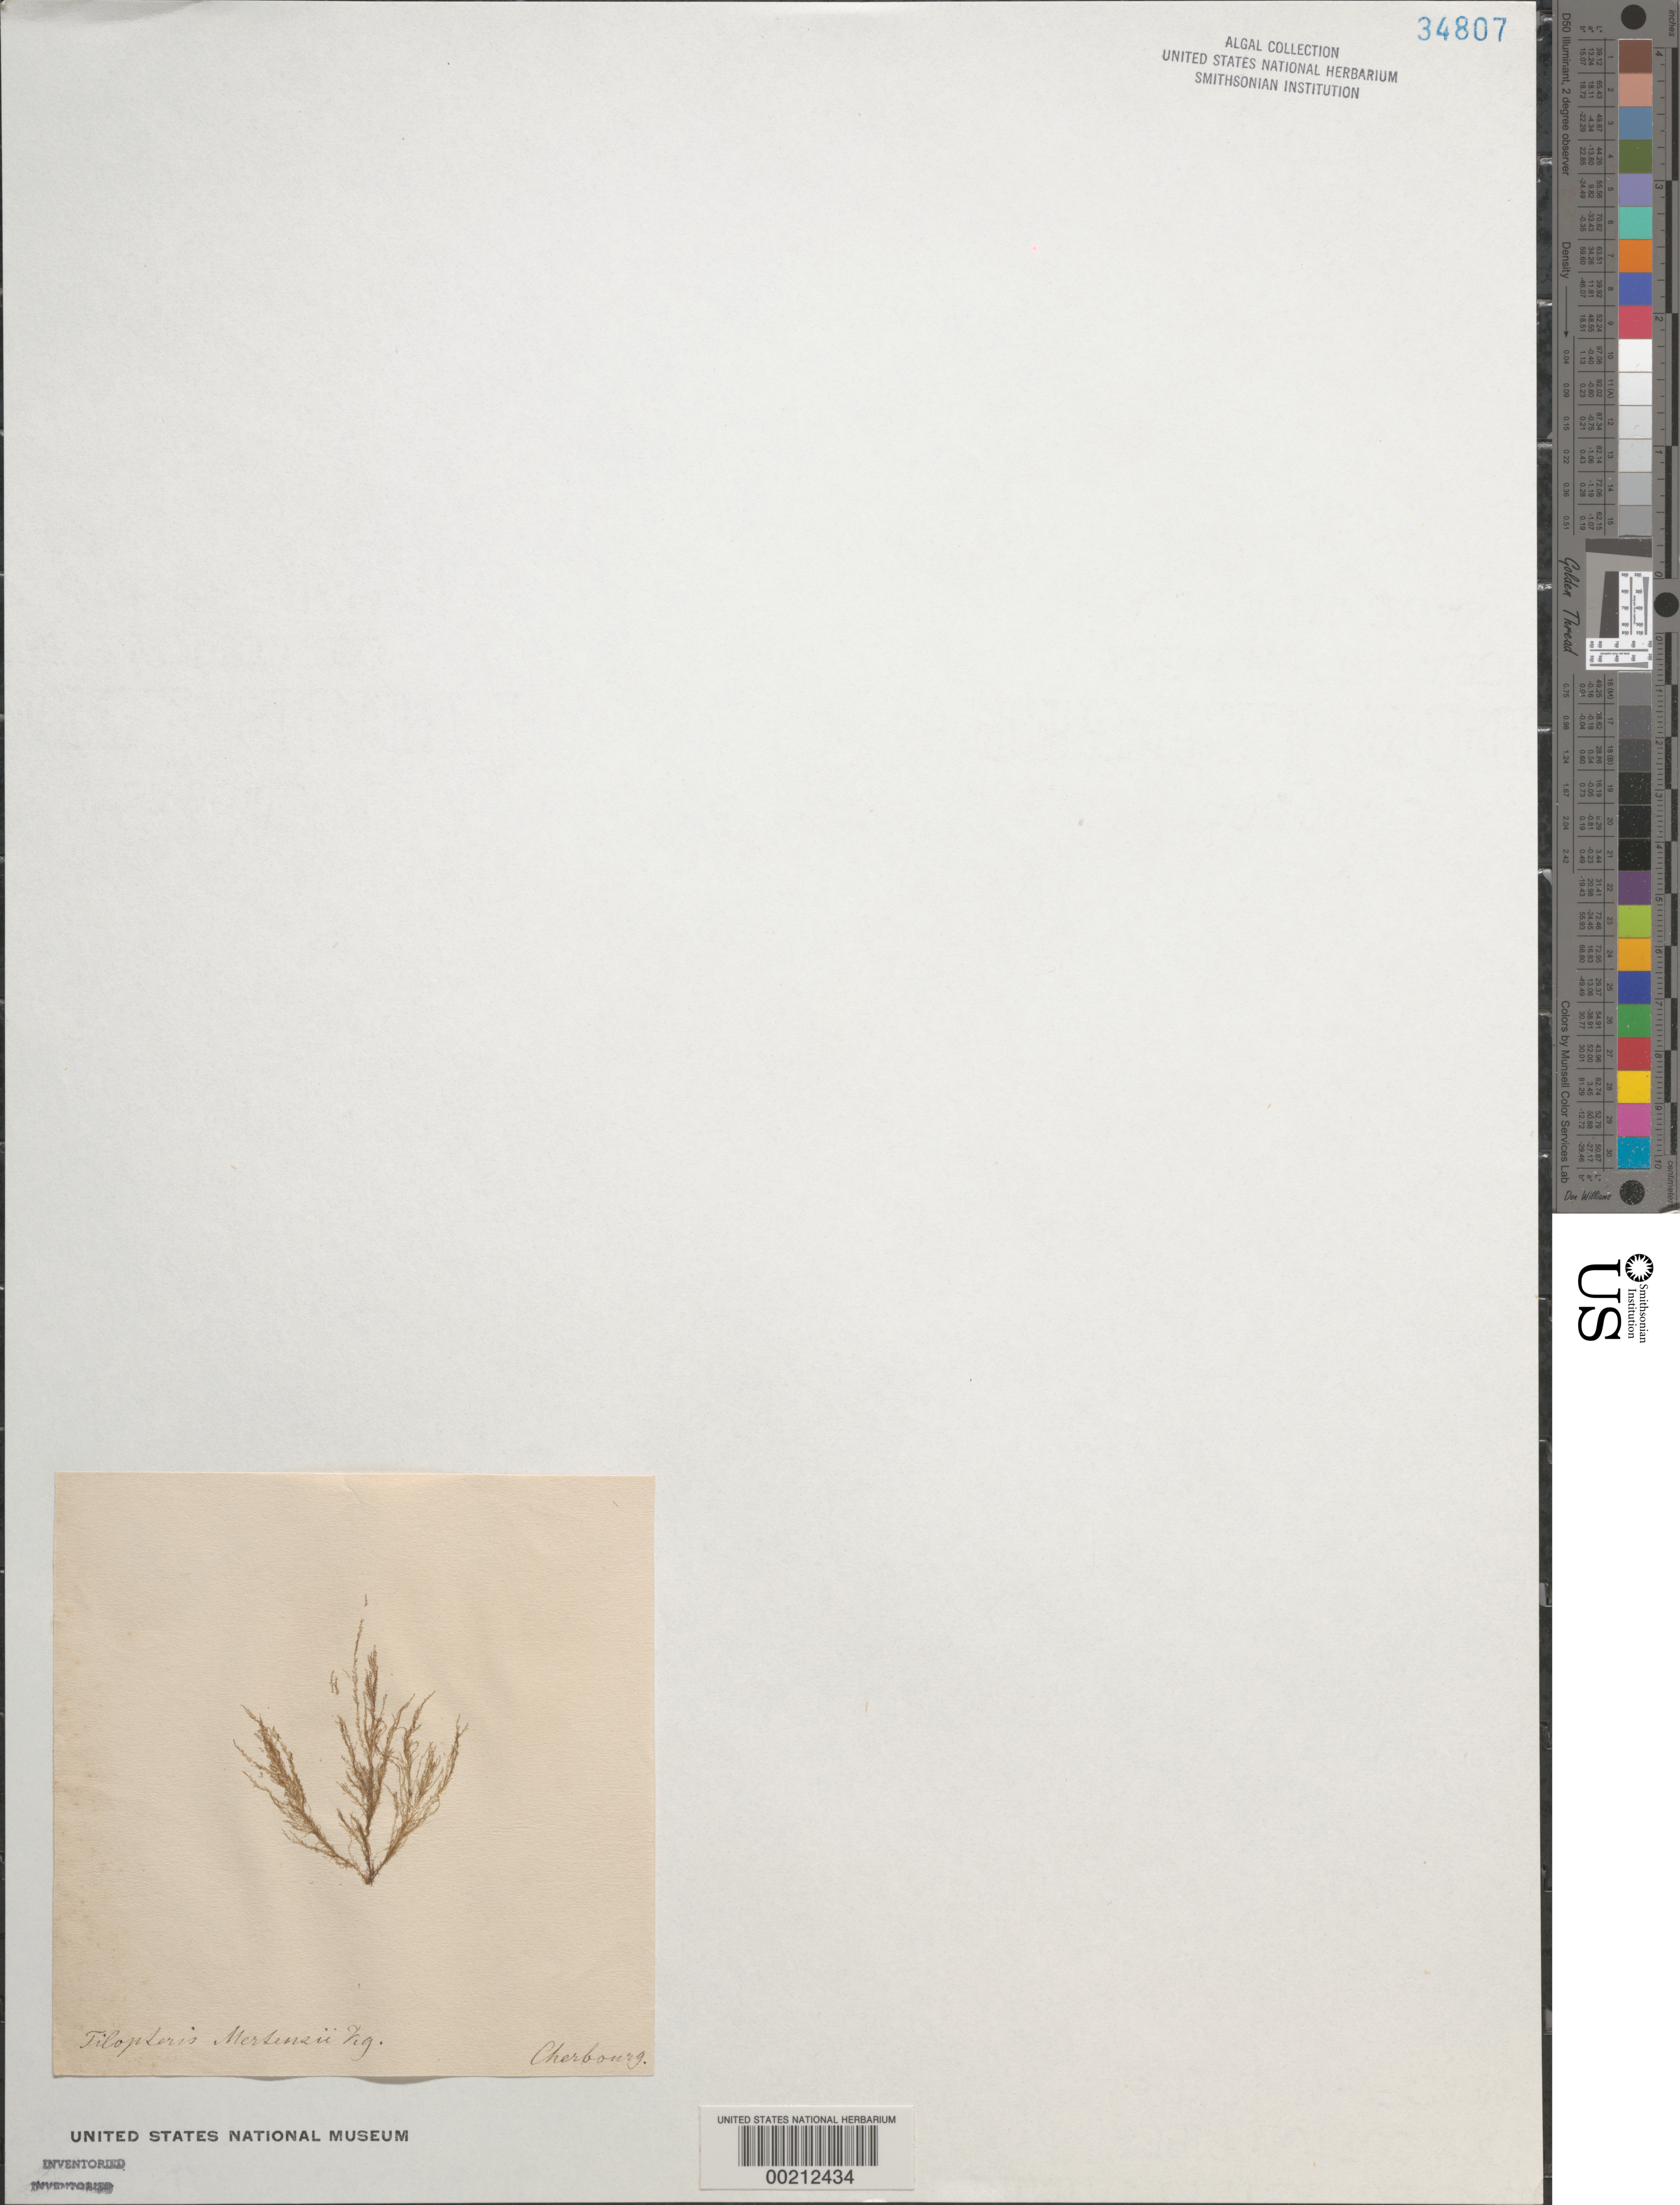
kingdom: Chromista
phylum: Ochrophyta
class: Phaeophyceae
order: Tilopteridales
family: Tilopteridaceae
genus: Tilopteris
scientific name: Tilopteris mertensii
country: France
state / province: Normandie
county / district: Manche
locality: Cherbourg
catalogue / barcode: US 34807